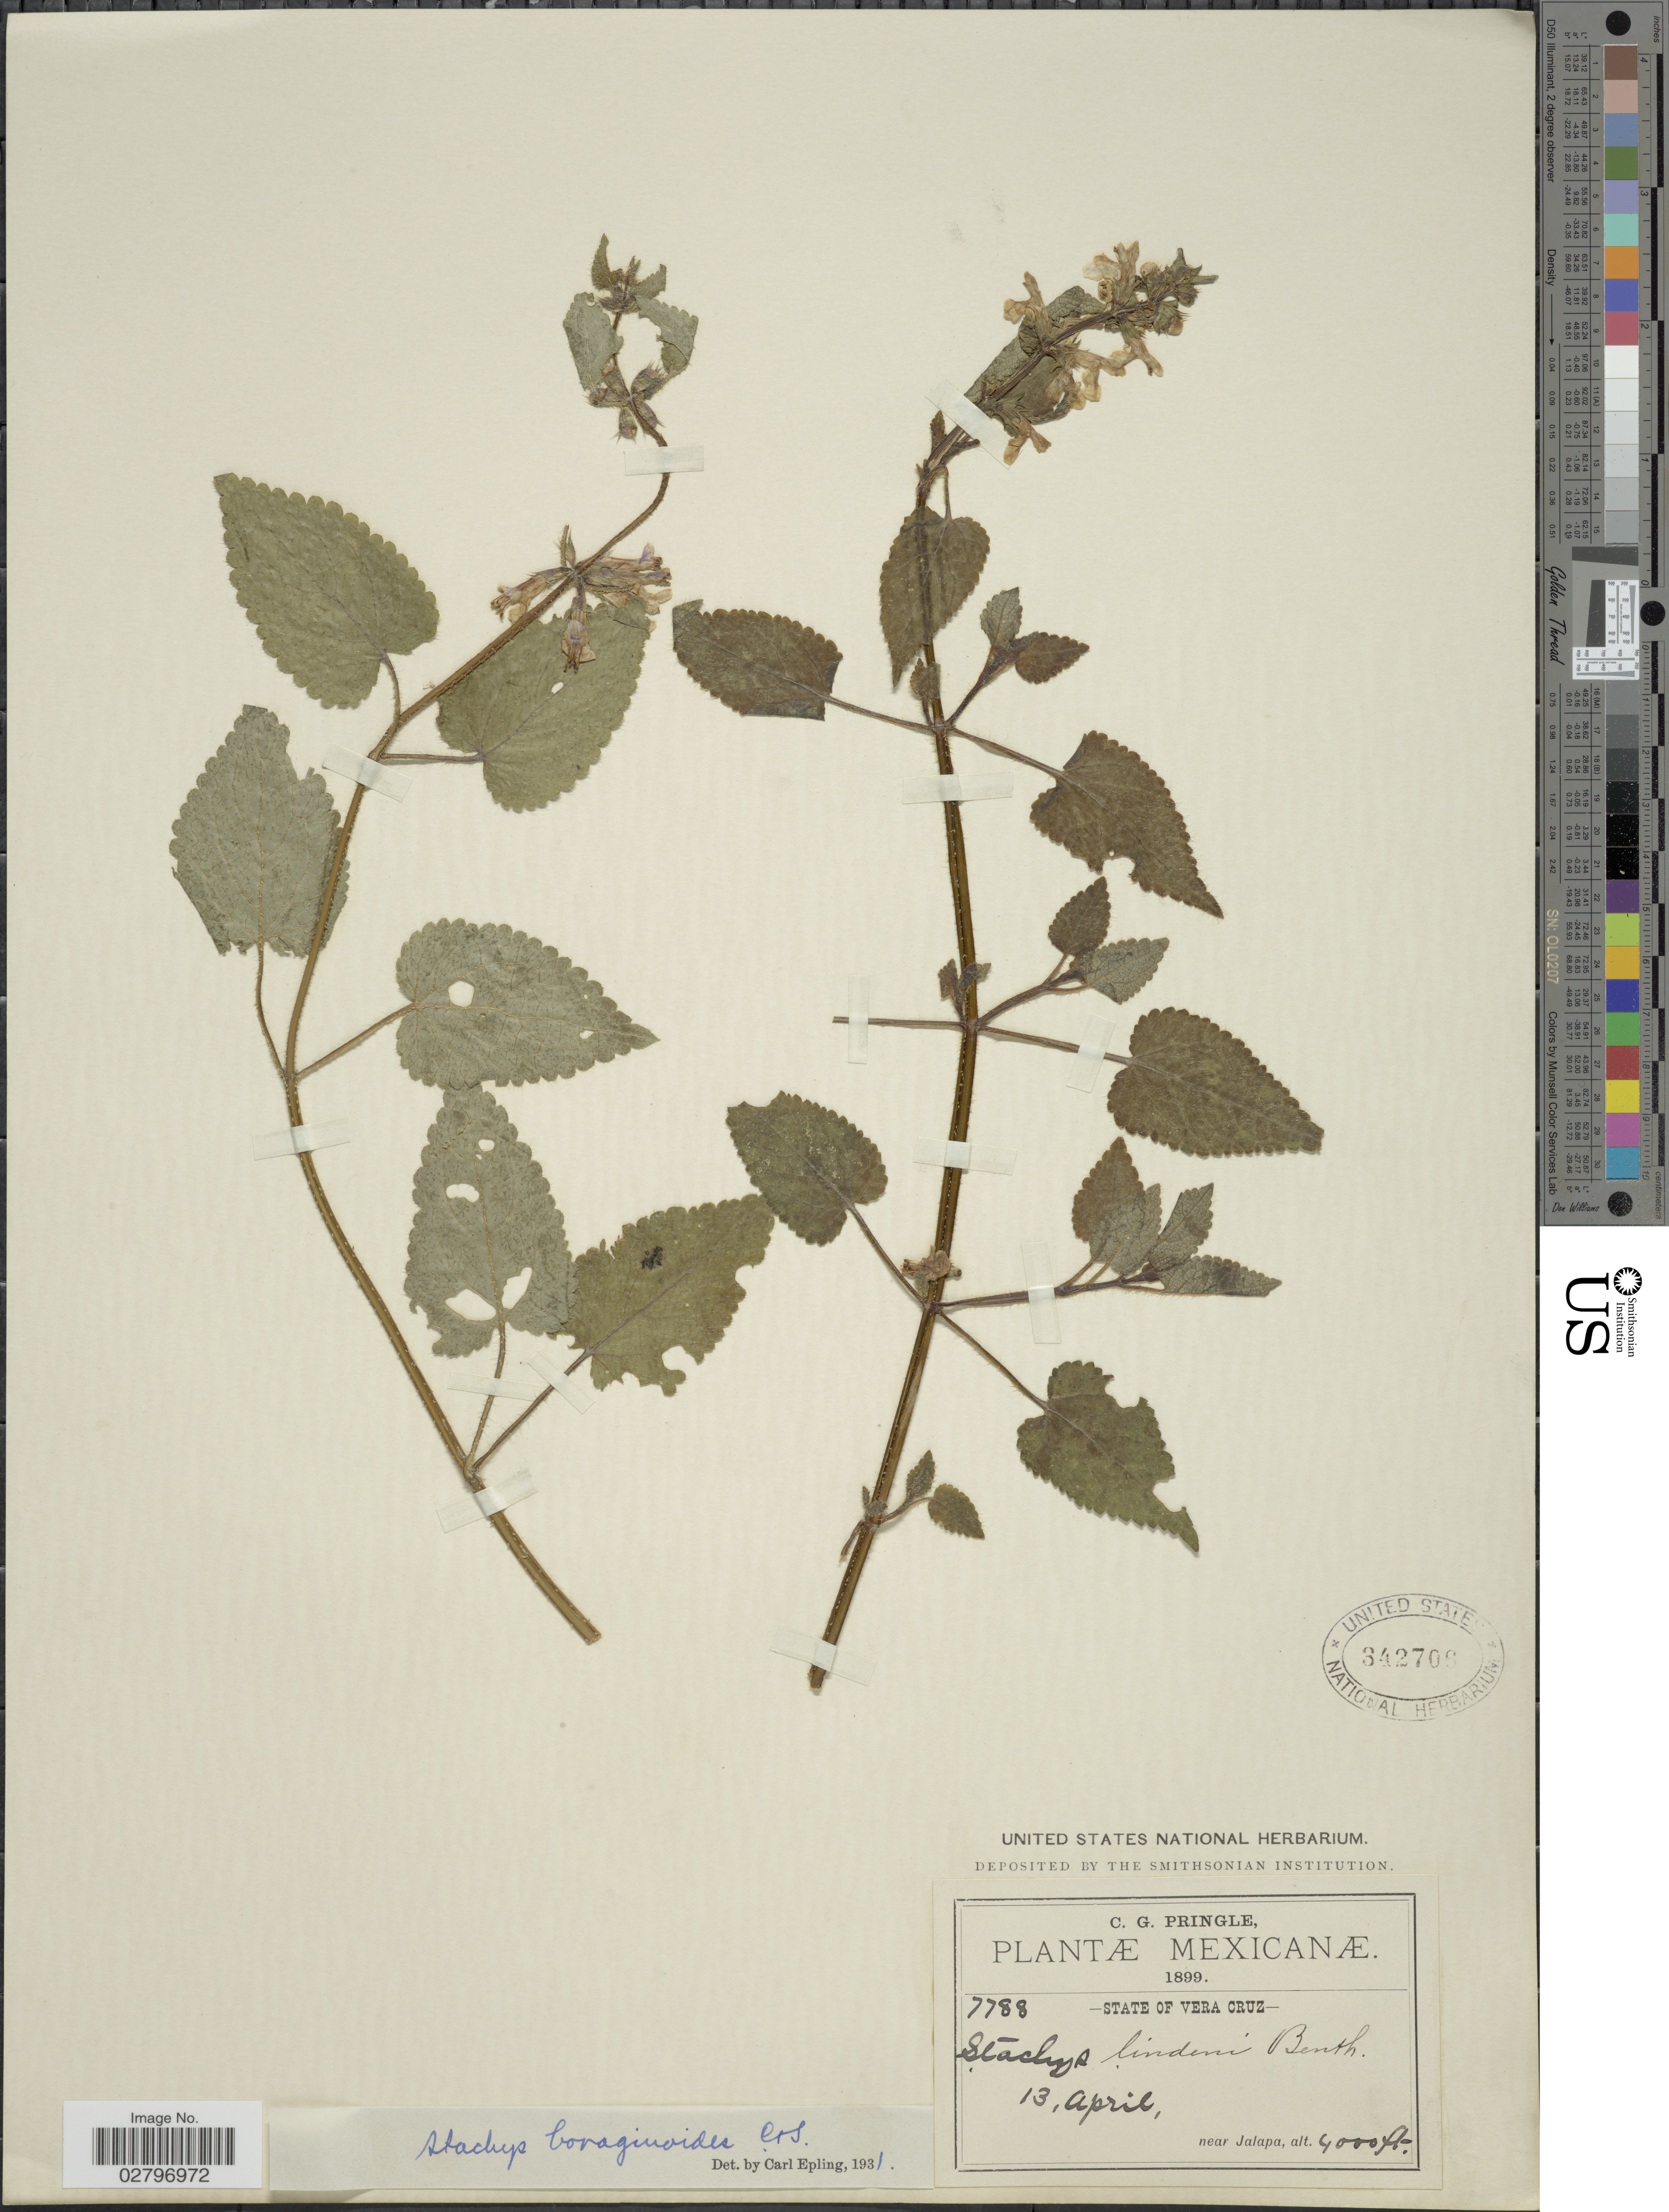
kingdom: Plantae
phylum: Tracheophyta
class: Magnoliopsida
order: Lamiales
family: Lamiaceae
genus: Stachys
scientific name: Stachys boraginoides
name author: Schltdl. & Cham.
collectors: C. G. Pringle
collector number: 7788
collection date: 1899-04-13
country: Mexico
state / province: Veracruz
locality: State of Vera Cruz, near Jalapa.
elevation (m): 1219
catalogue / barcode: US 342706